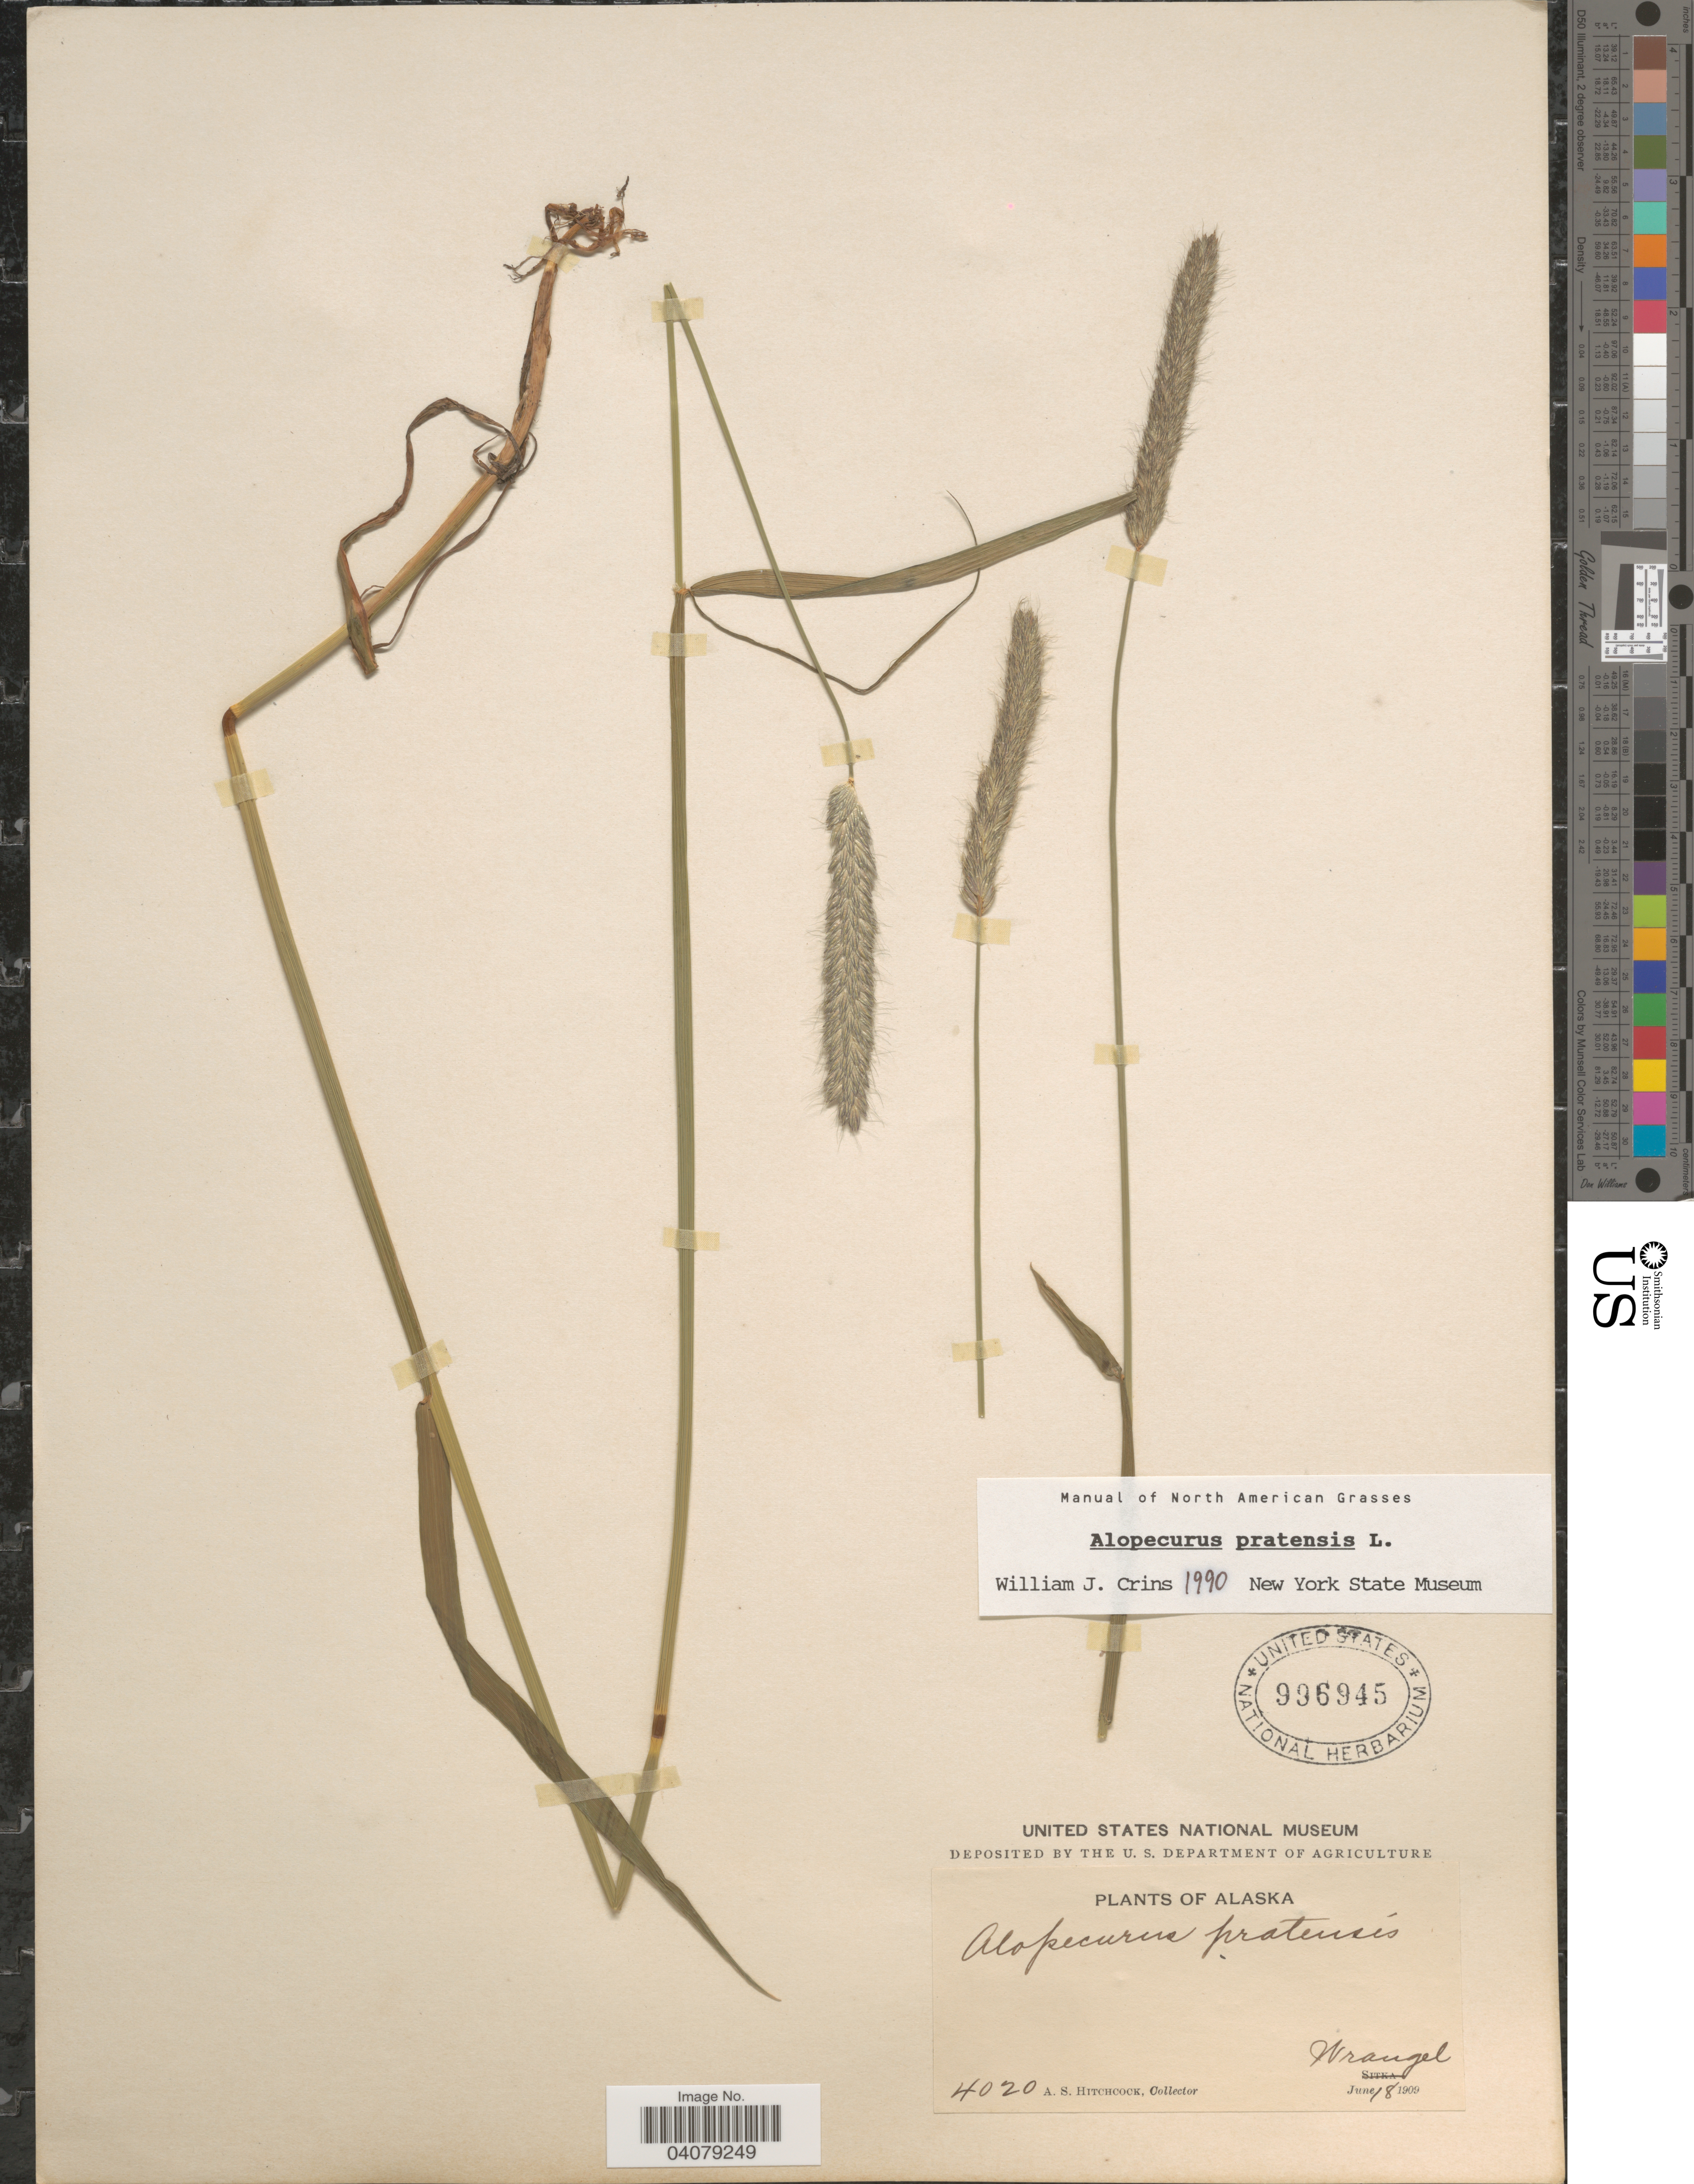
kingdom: Plantae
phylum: Tracheophyta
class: Liliopsida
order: Poales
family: Poaceae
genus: Alopecurus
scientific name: Alopecurus pratensis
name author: L.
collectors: A. S. Hitchcock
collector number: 4020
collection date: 1909-06-18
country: United States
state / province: Alaska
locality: Wrangell.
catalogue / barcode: US 996945